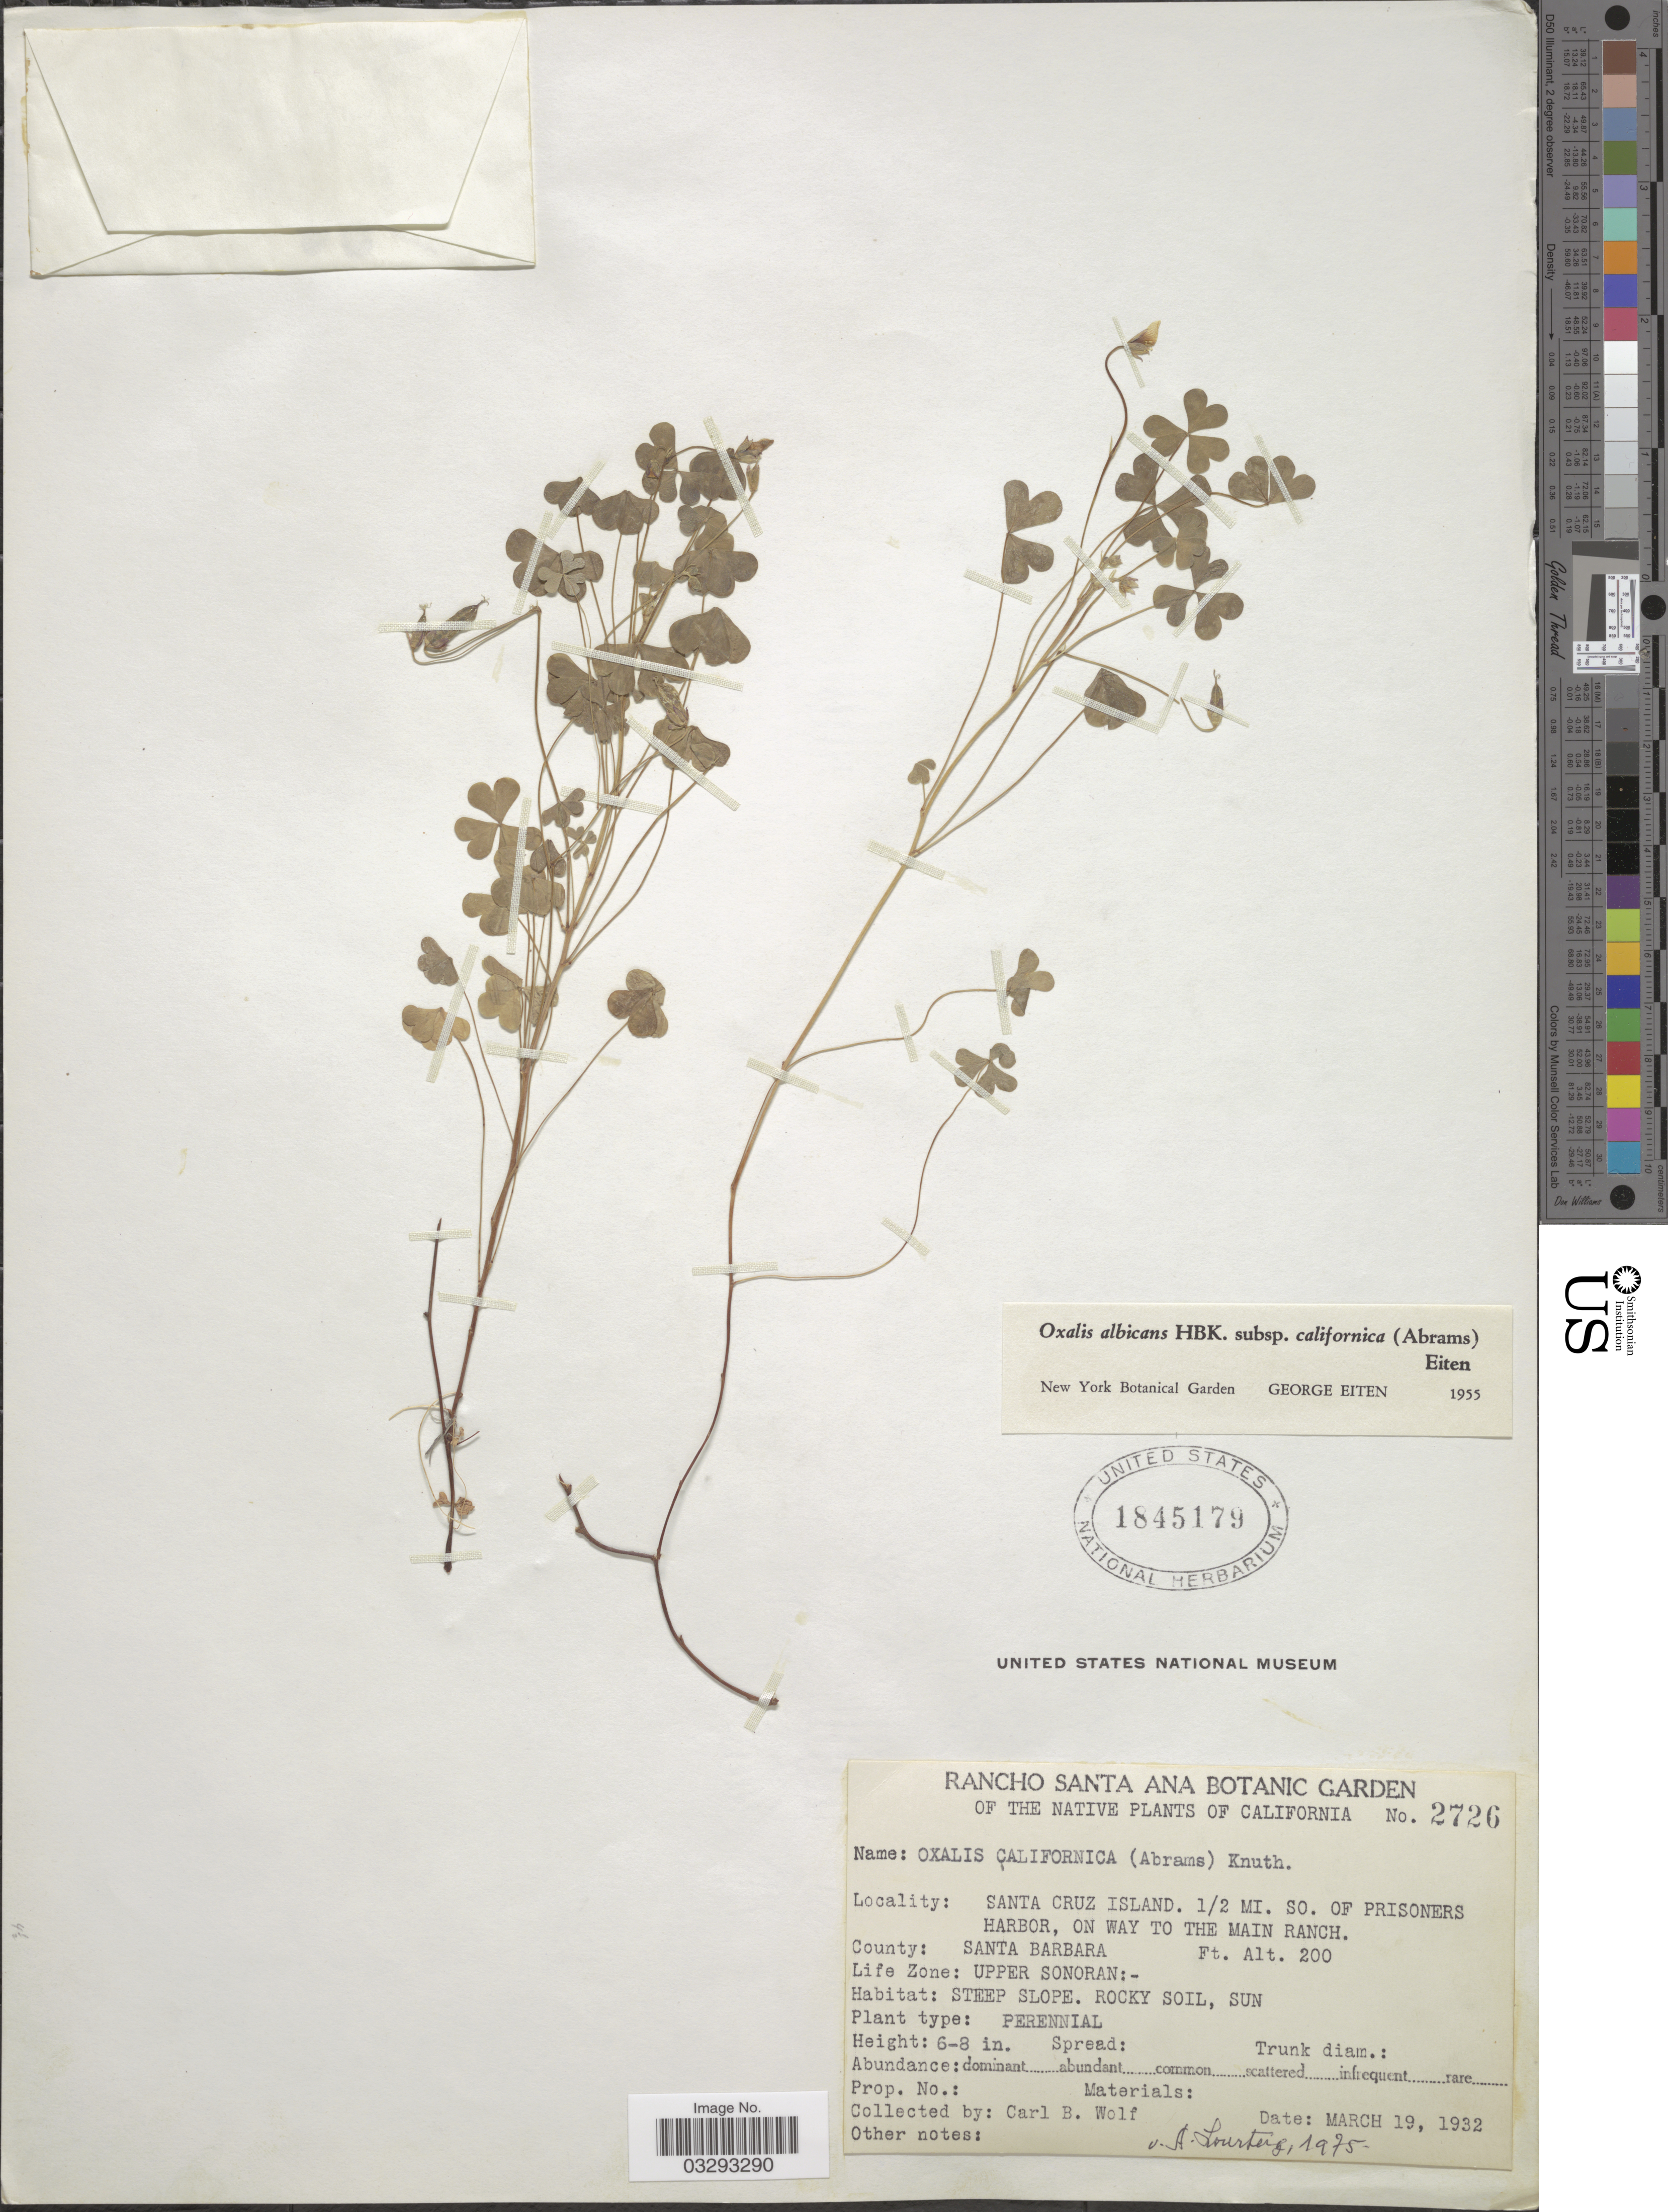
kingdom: Plantae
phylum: Tracheophyta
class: Magnoliopsida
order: Oxalidales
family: Oxalidaceae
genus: Oxalis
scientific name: Oxalis californica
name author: (Abrams) R. Knuth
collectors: C. B. Wolf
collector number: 2726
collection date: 1932-03-19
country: United States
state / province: California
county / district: Santa Barbara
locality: Santa Cruz Island, 1/2 mi. SO. of Prisoners Harbor, on way to the Main Ranch. County: Santa Barbara. Life Zone: Upper Sonoran.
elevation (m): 61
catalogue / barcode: US 1845179